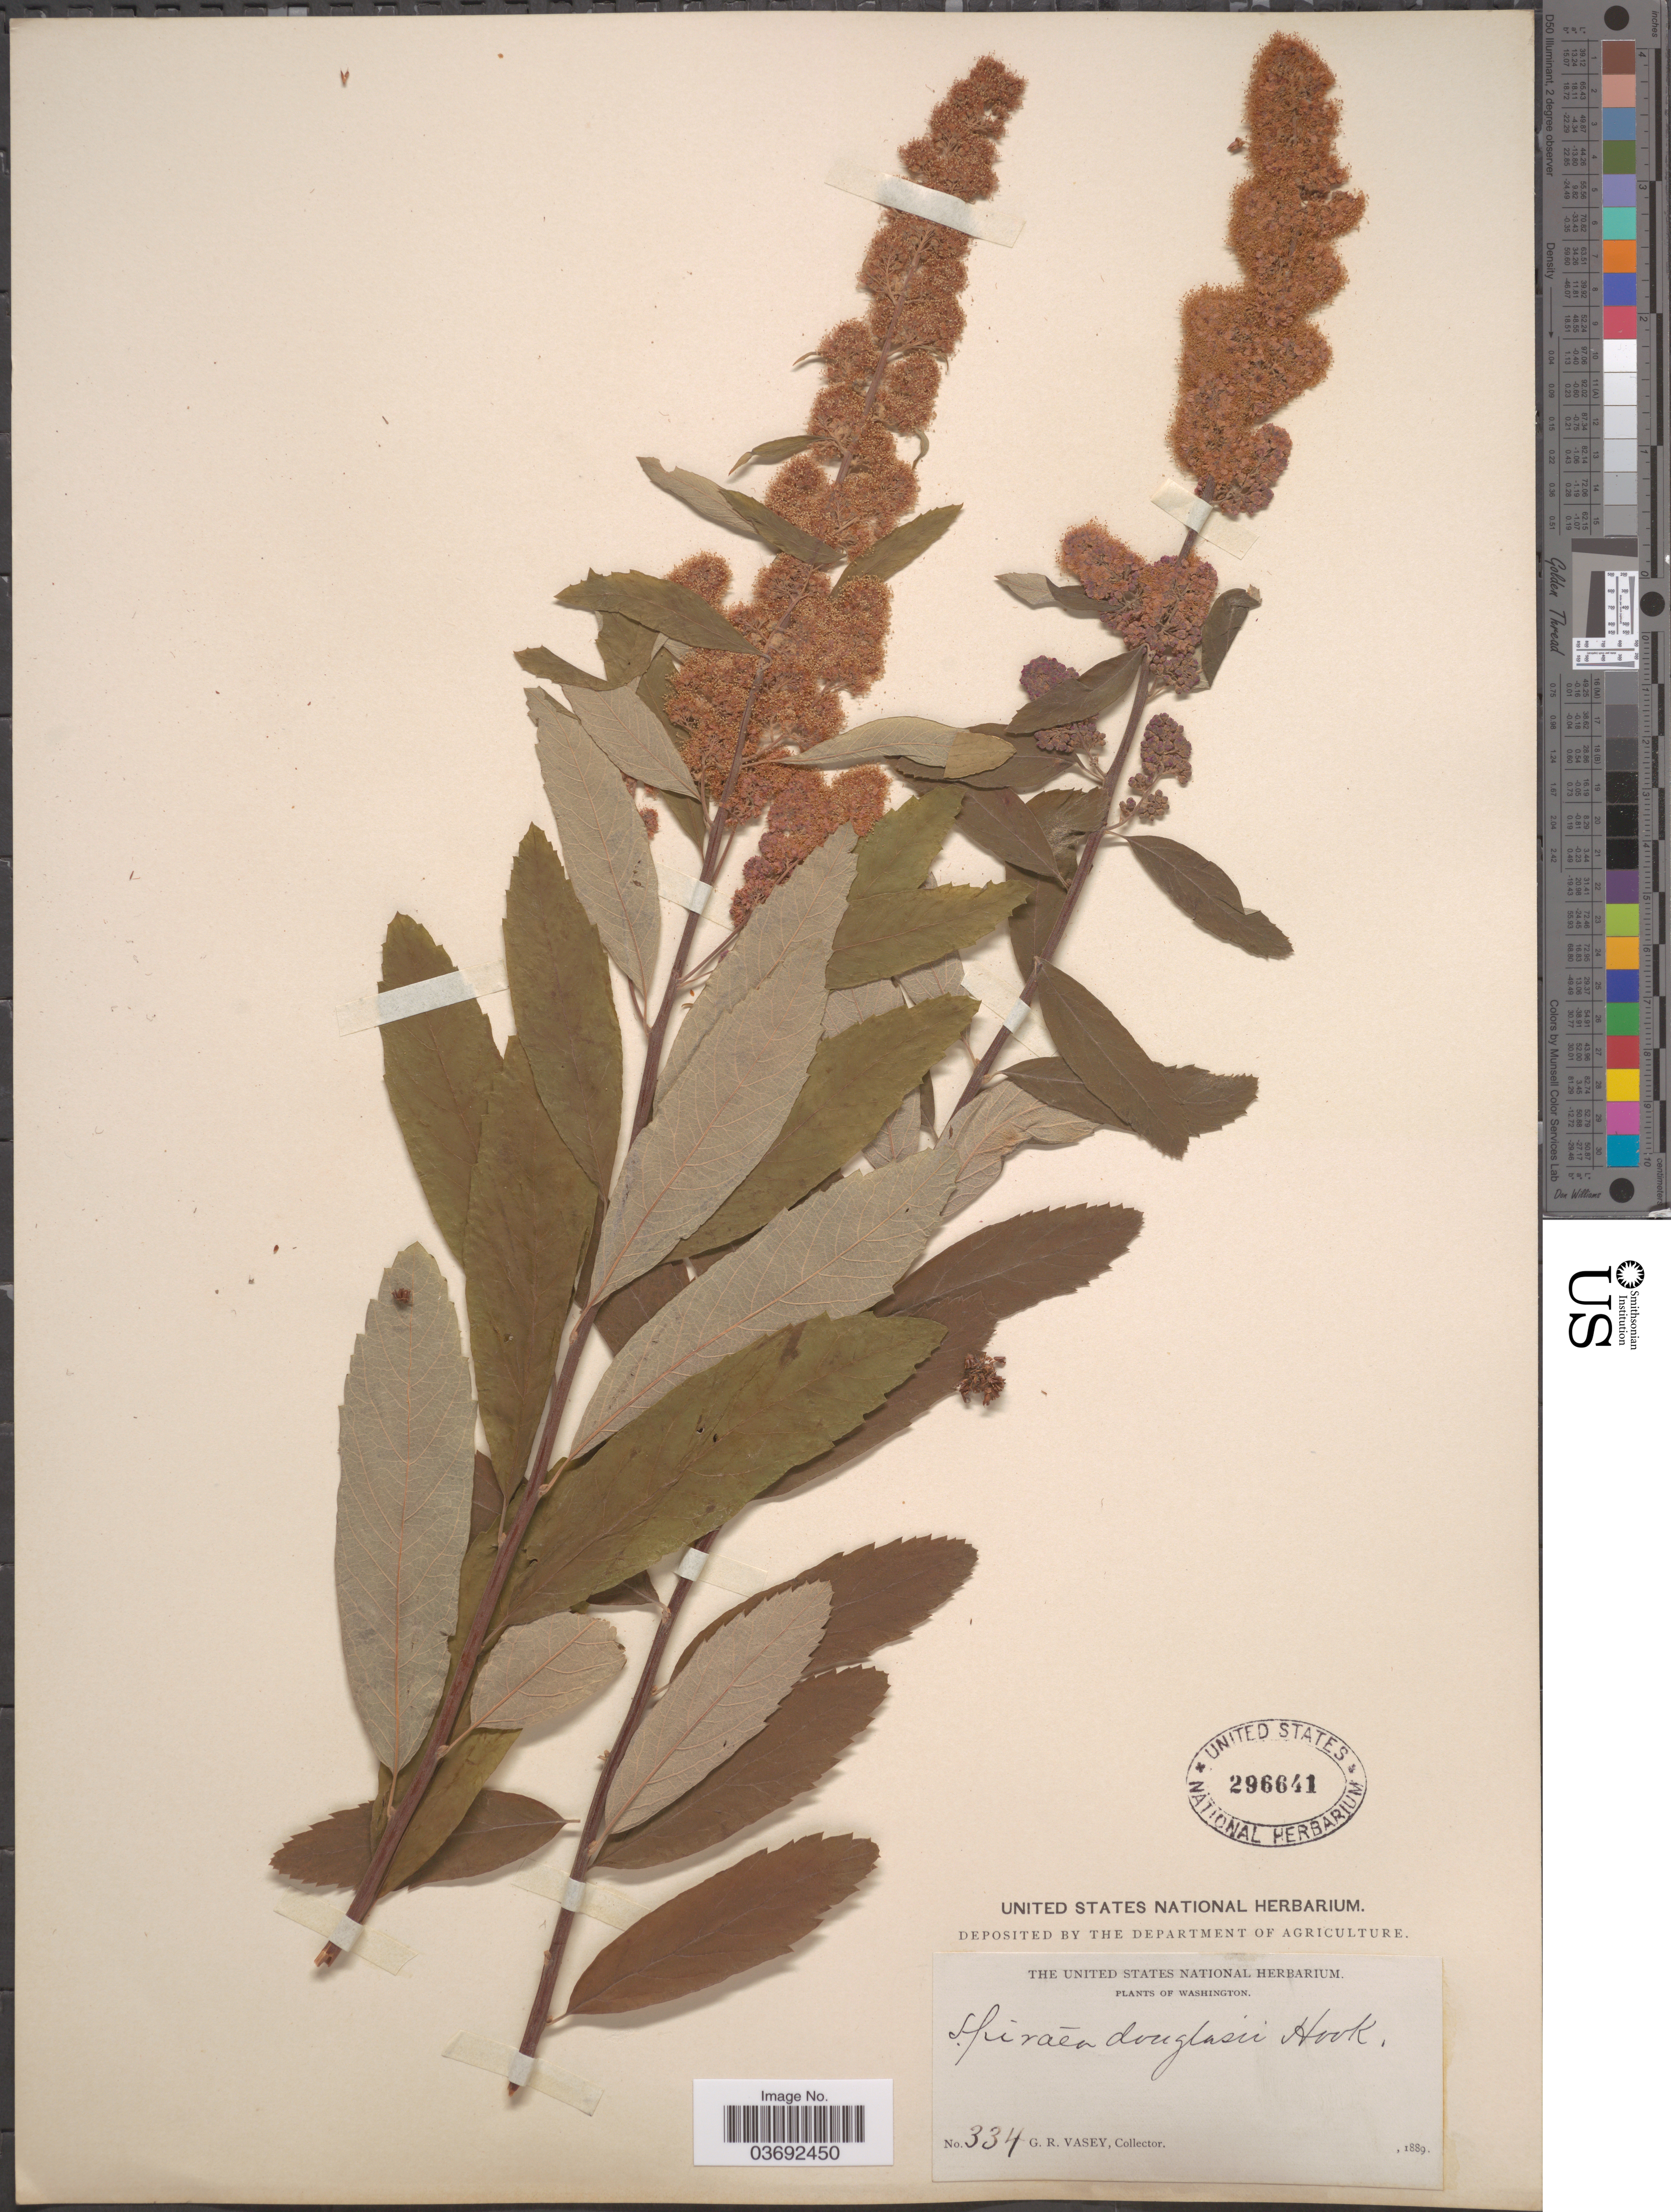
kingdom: Plantae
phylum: Tracheophyta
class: Magnoliopsida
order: Rosales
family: Rosaceae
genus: Spiraea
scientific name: Spiraea douglasii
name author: Hook.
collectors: G. R. Vasey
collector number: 334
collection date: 1889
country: United States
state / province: Washington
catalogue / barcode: US 296641